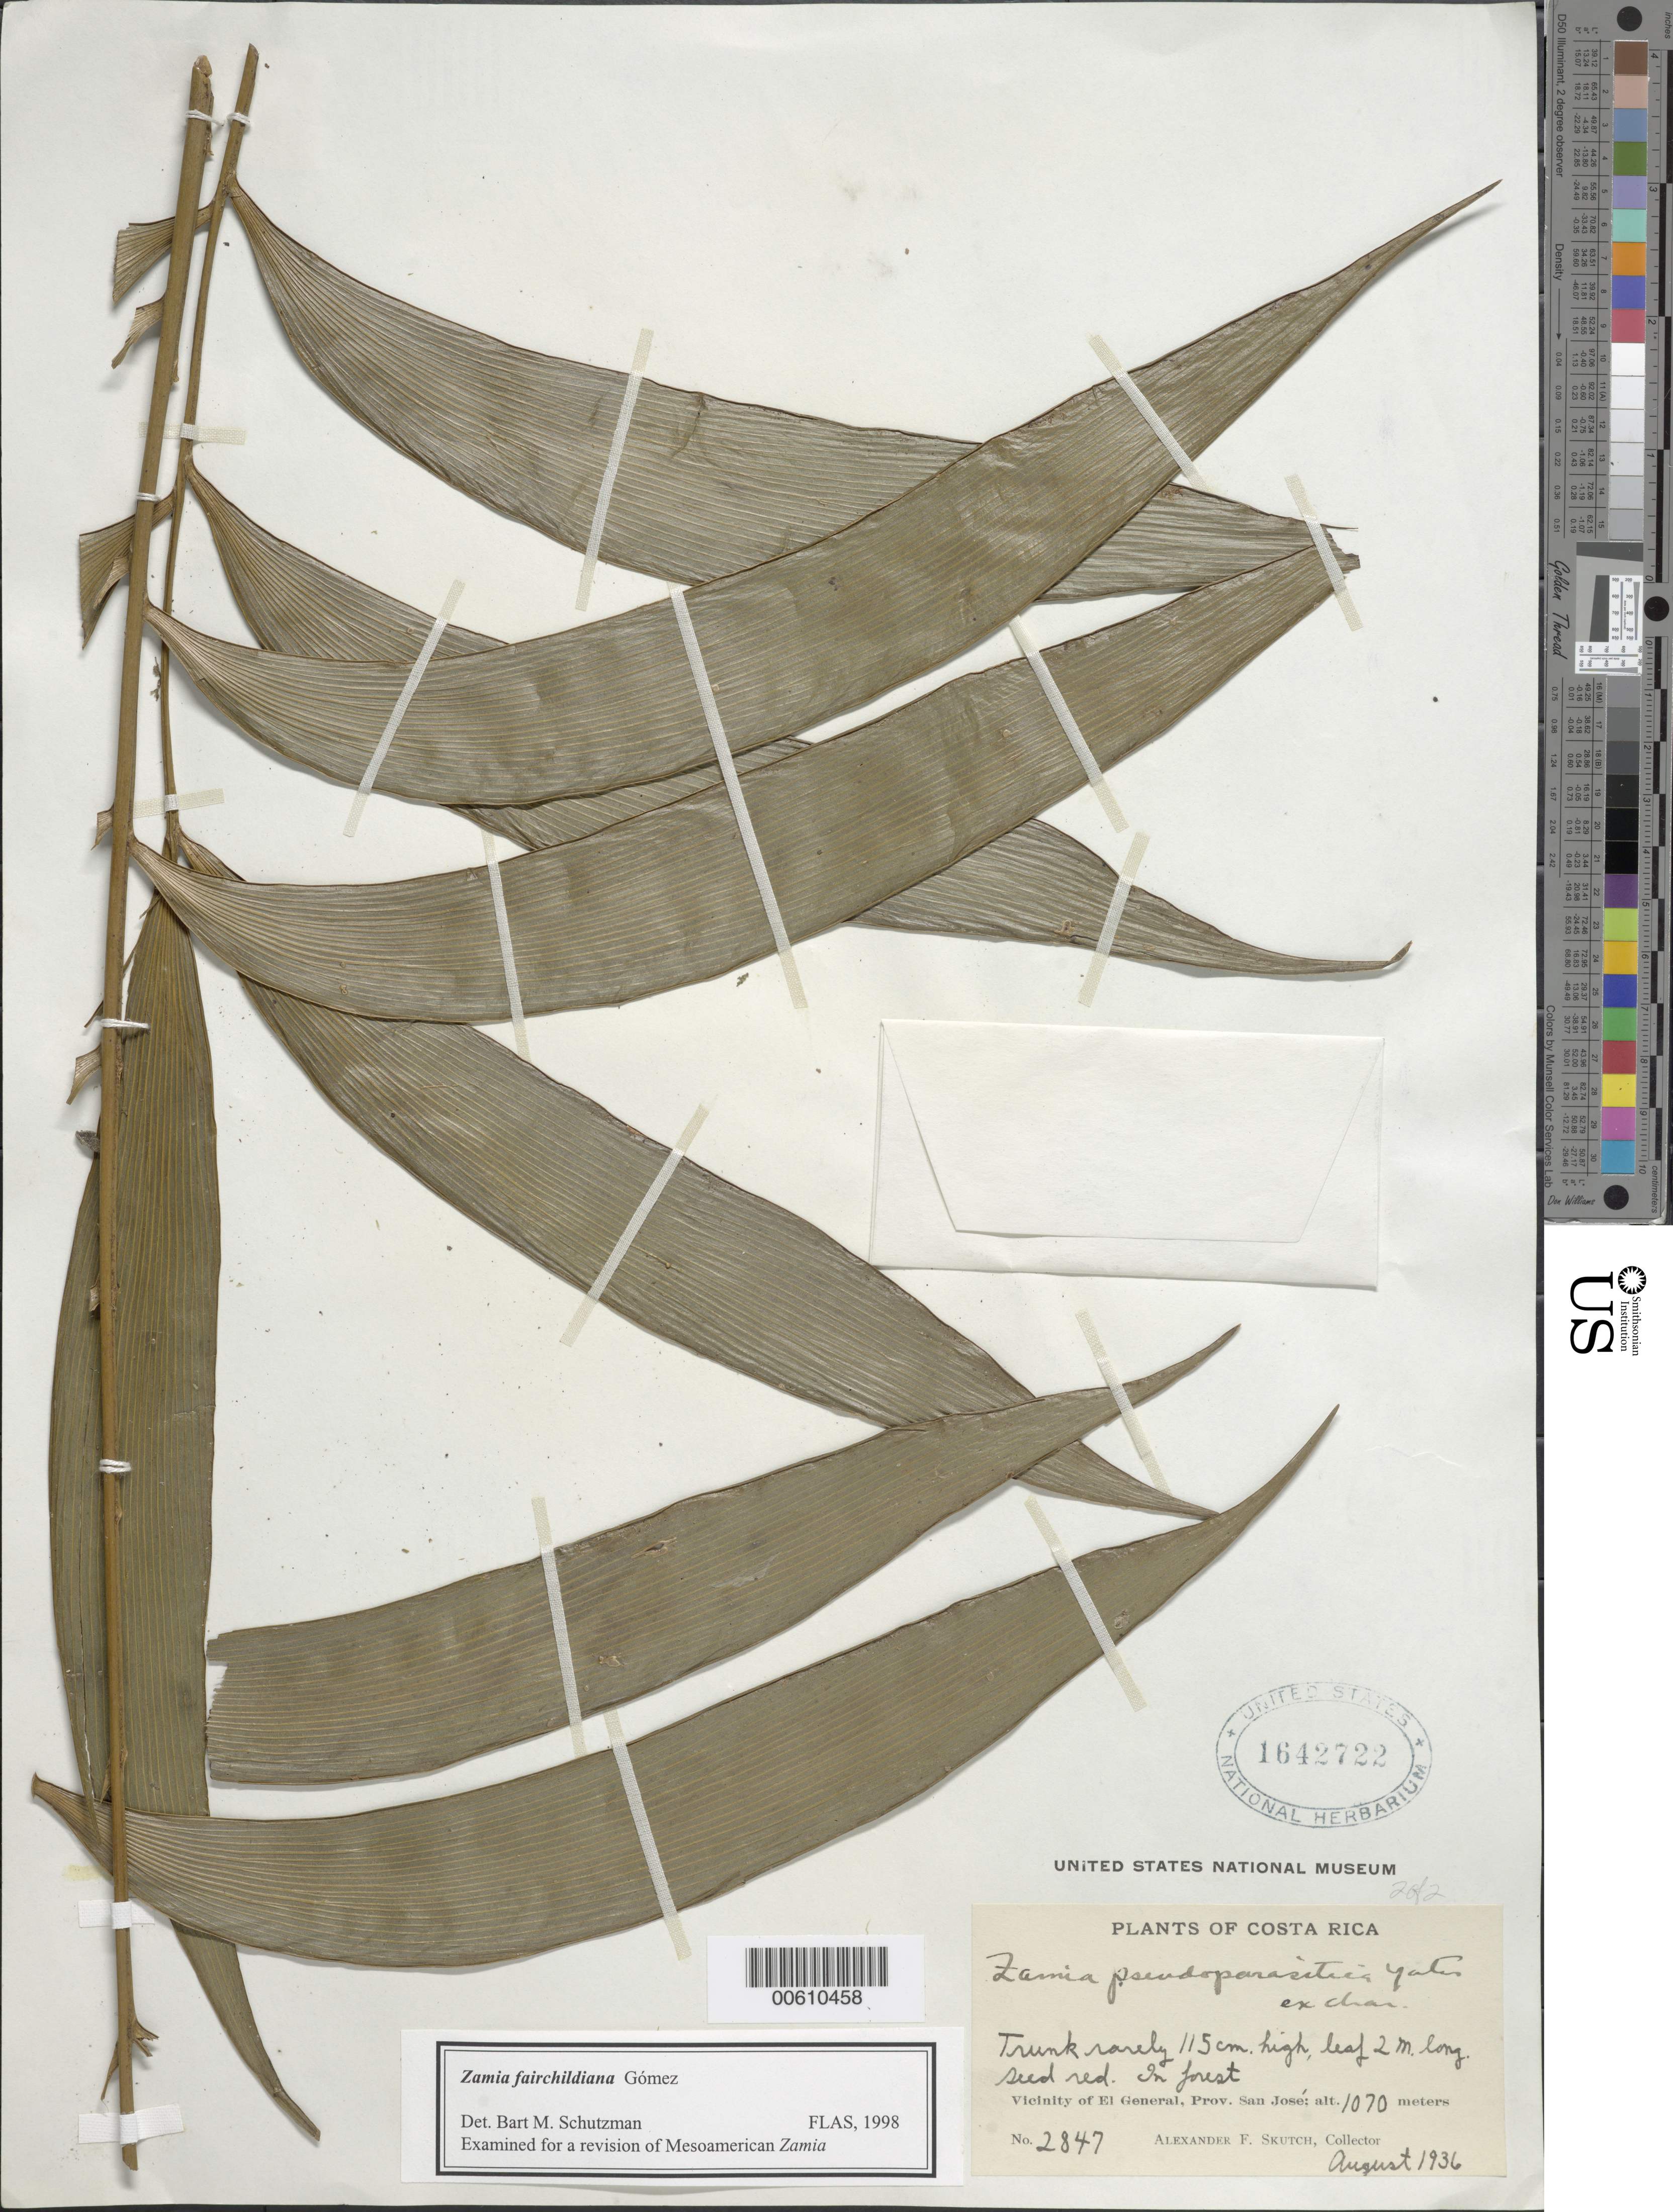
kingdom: Plantae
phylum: Tracheophyta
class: Cycadopsida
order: Cycadales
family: Zamiaceae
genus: Zamia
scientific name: Zamia fairchildiana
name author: L.D. Gómez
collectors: A. F. Skutch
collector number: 2847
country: Costa Rica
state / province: San José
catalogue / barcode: US 1642722